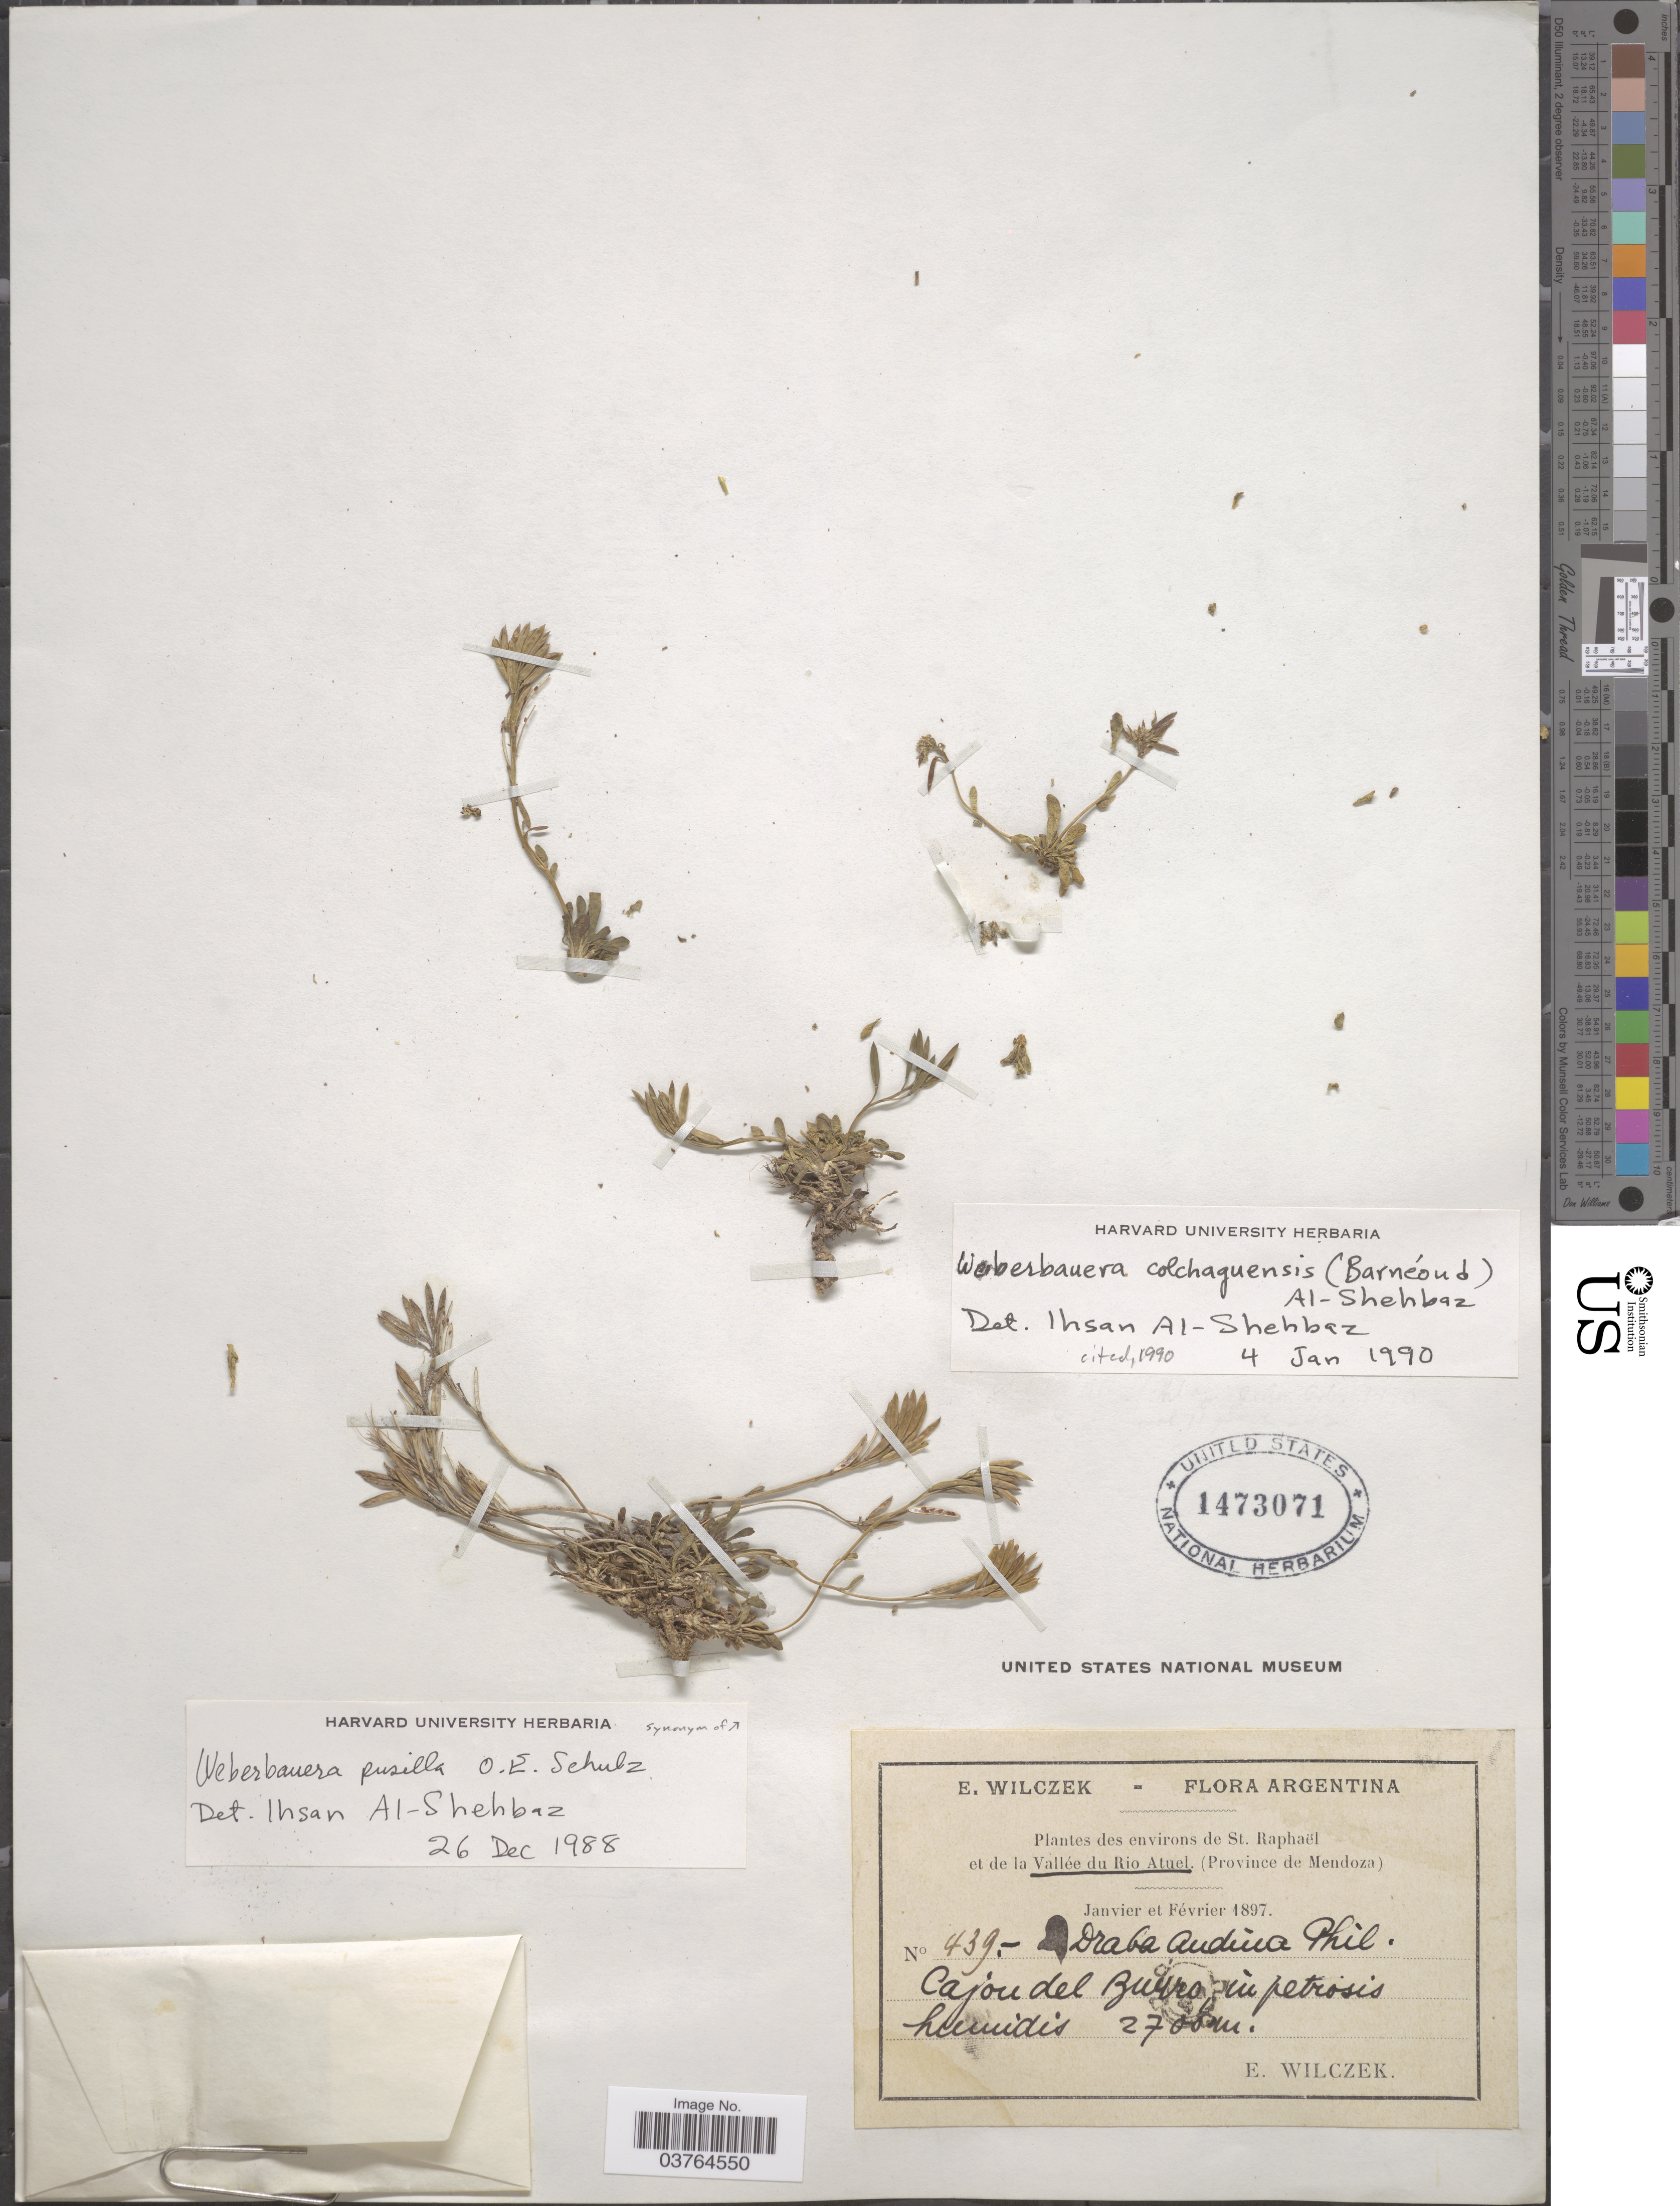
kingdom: Plantae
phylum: Tracheophyta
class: Magnoliopsida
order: Brassicales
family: Brassicaceae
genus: Weberbauera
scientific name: Weberbauera colchaquensis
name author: (Barnéoud) Al-Shehbaz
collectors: E. Wilczek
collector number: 439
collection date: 1897-01/1897-02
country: Argentina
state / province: Mendoza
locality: Environs de St. Raphaël et de la Vallée du Rio Atuel. Cajou del Burro in petrosis humidis.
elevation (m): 2700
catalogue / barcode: US 1473071